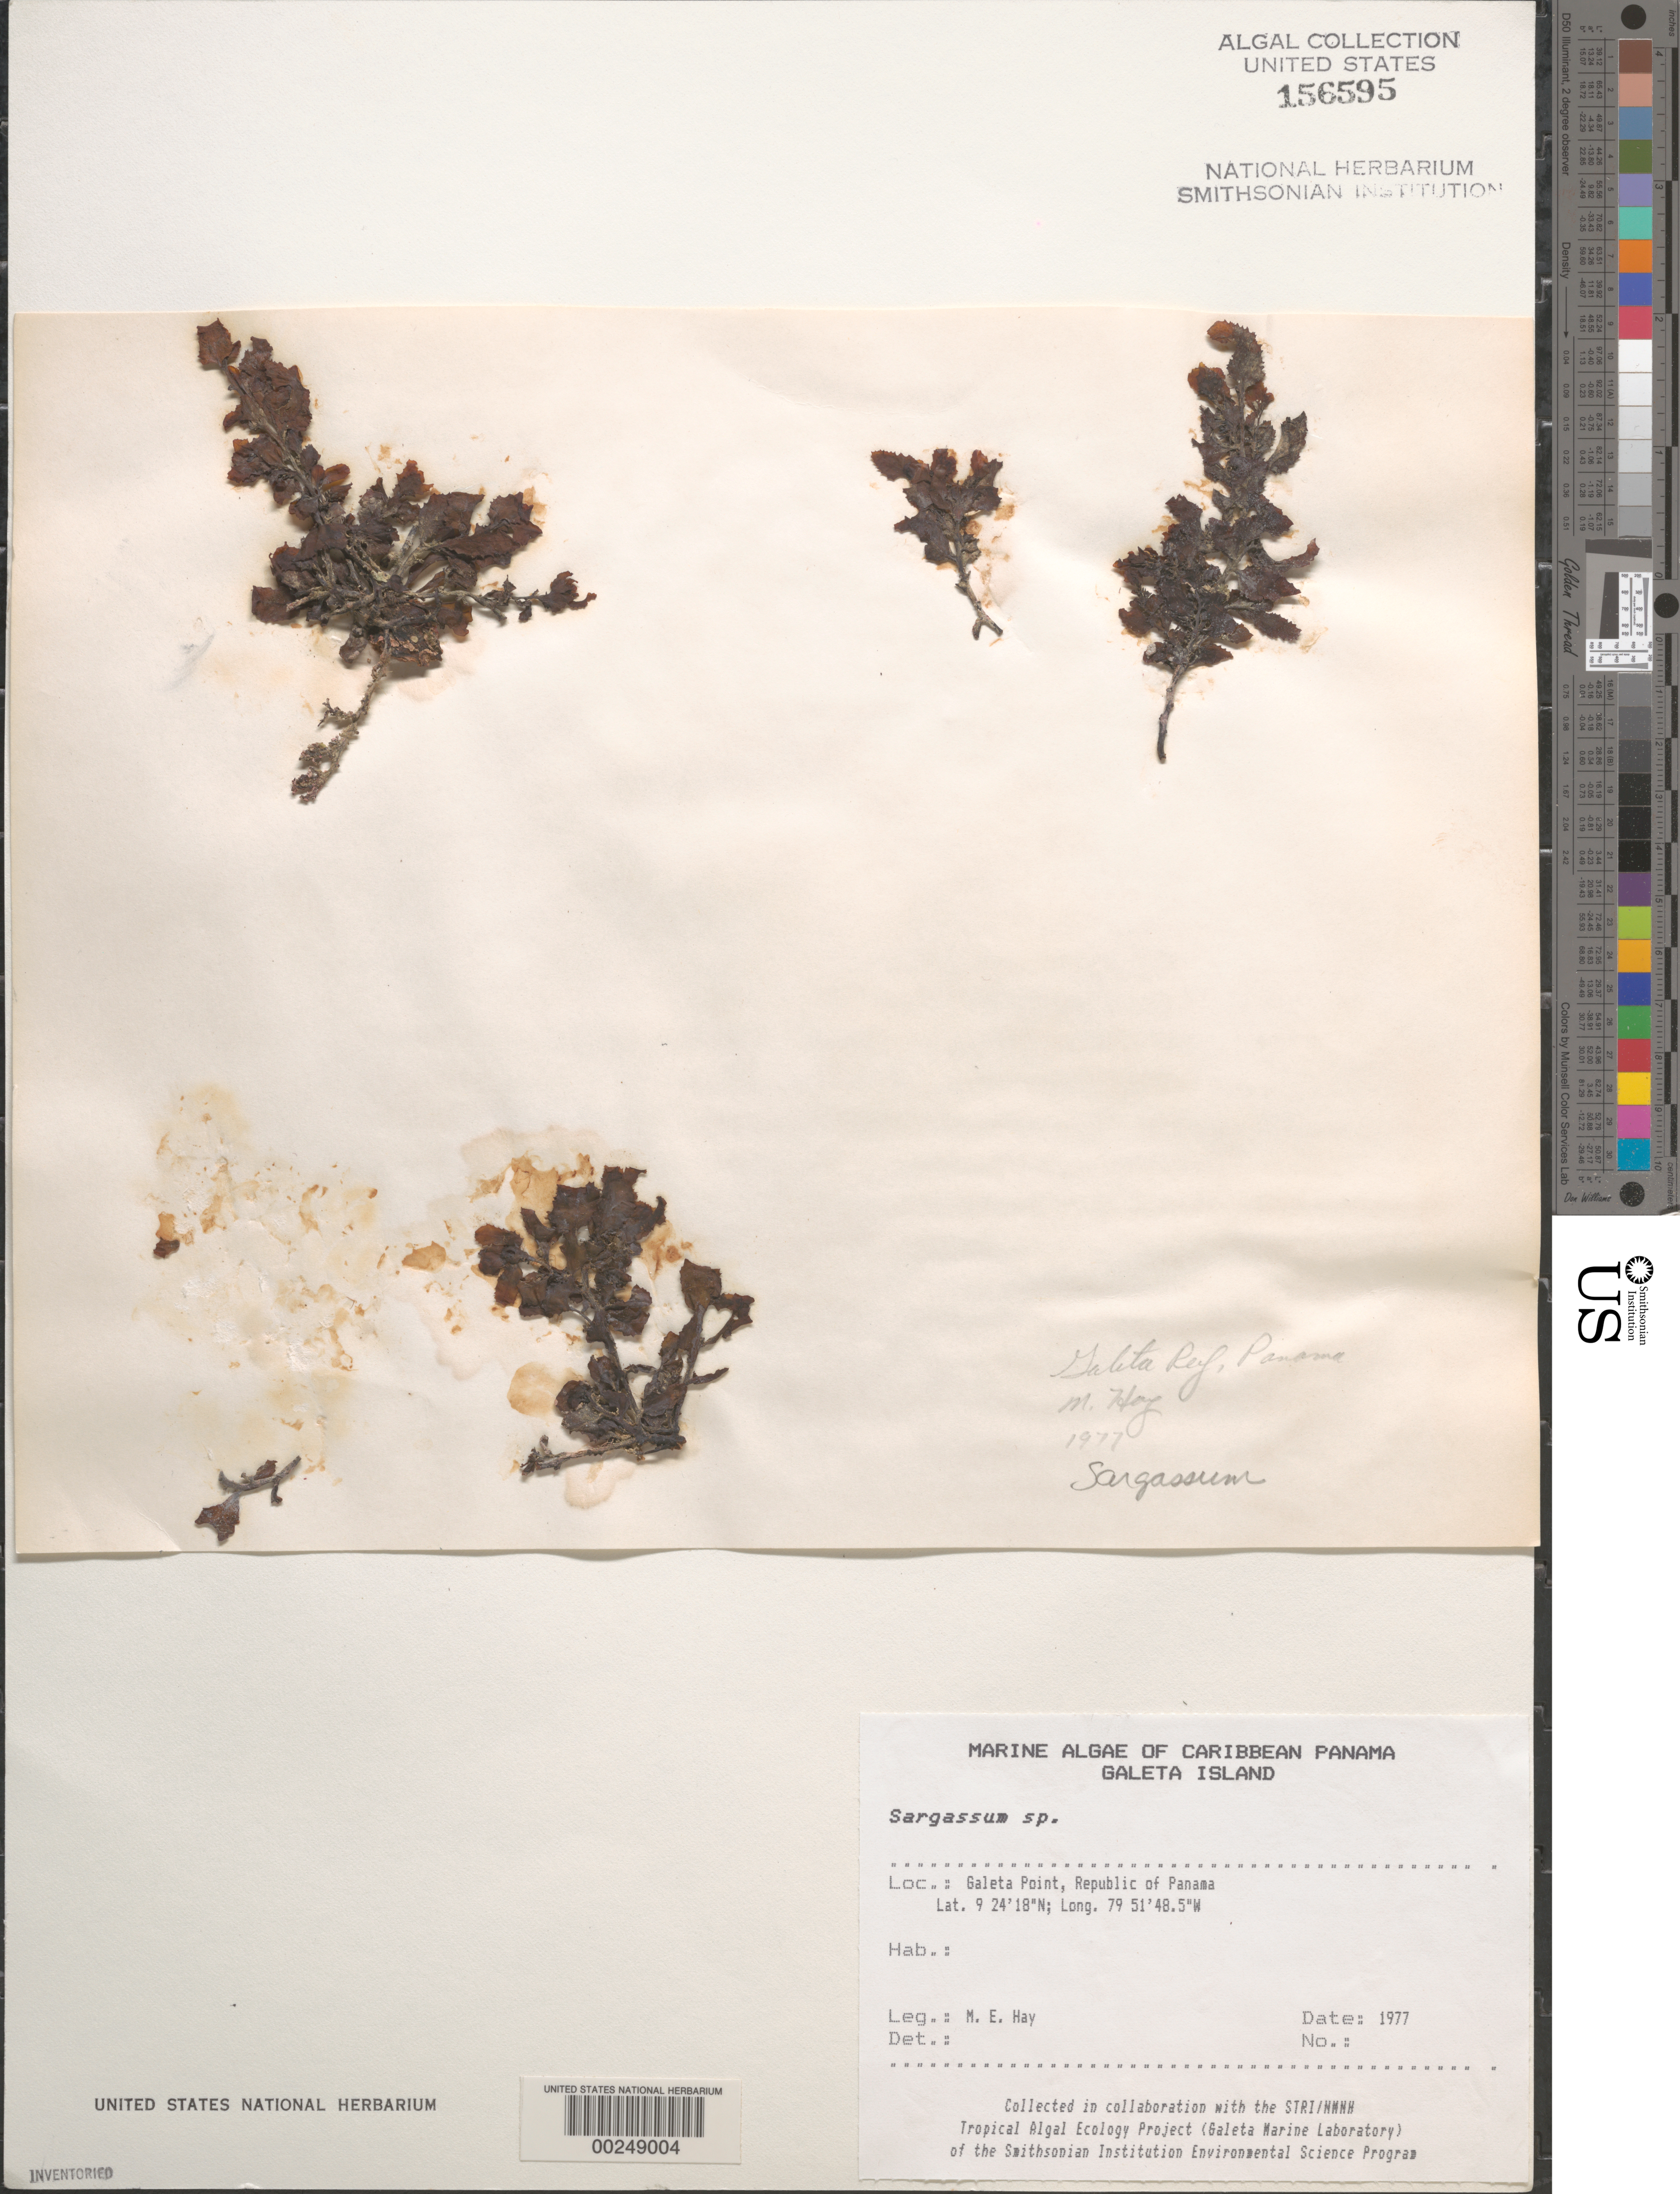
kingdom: Chromista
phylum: Ochrophyta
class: Phaeophyceae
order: Fucales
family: Sargassaceae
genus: Sargassum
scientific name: Sargassum sp.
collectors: M. E. Hay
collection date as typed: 1977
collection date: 1977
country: Panama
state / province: Colón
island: Galeta Island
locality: Galeta Point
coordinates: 9 24' 18" N, 79 51' 48.5" W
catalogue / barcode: US 156595